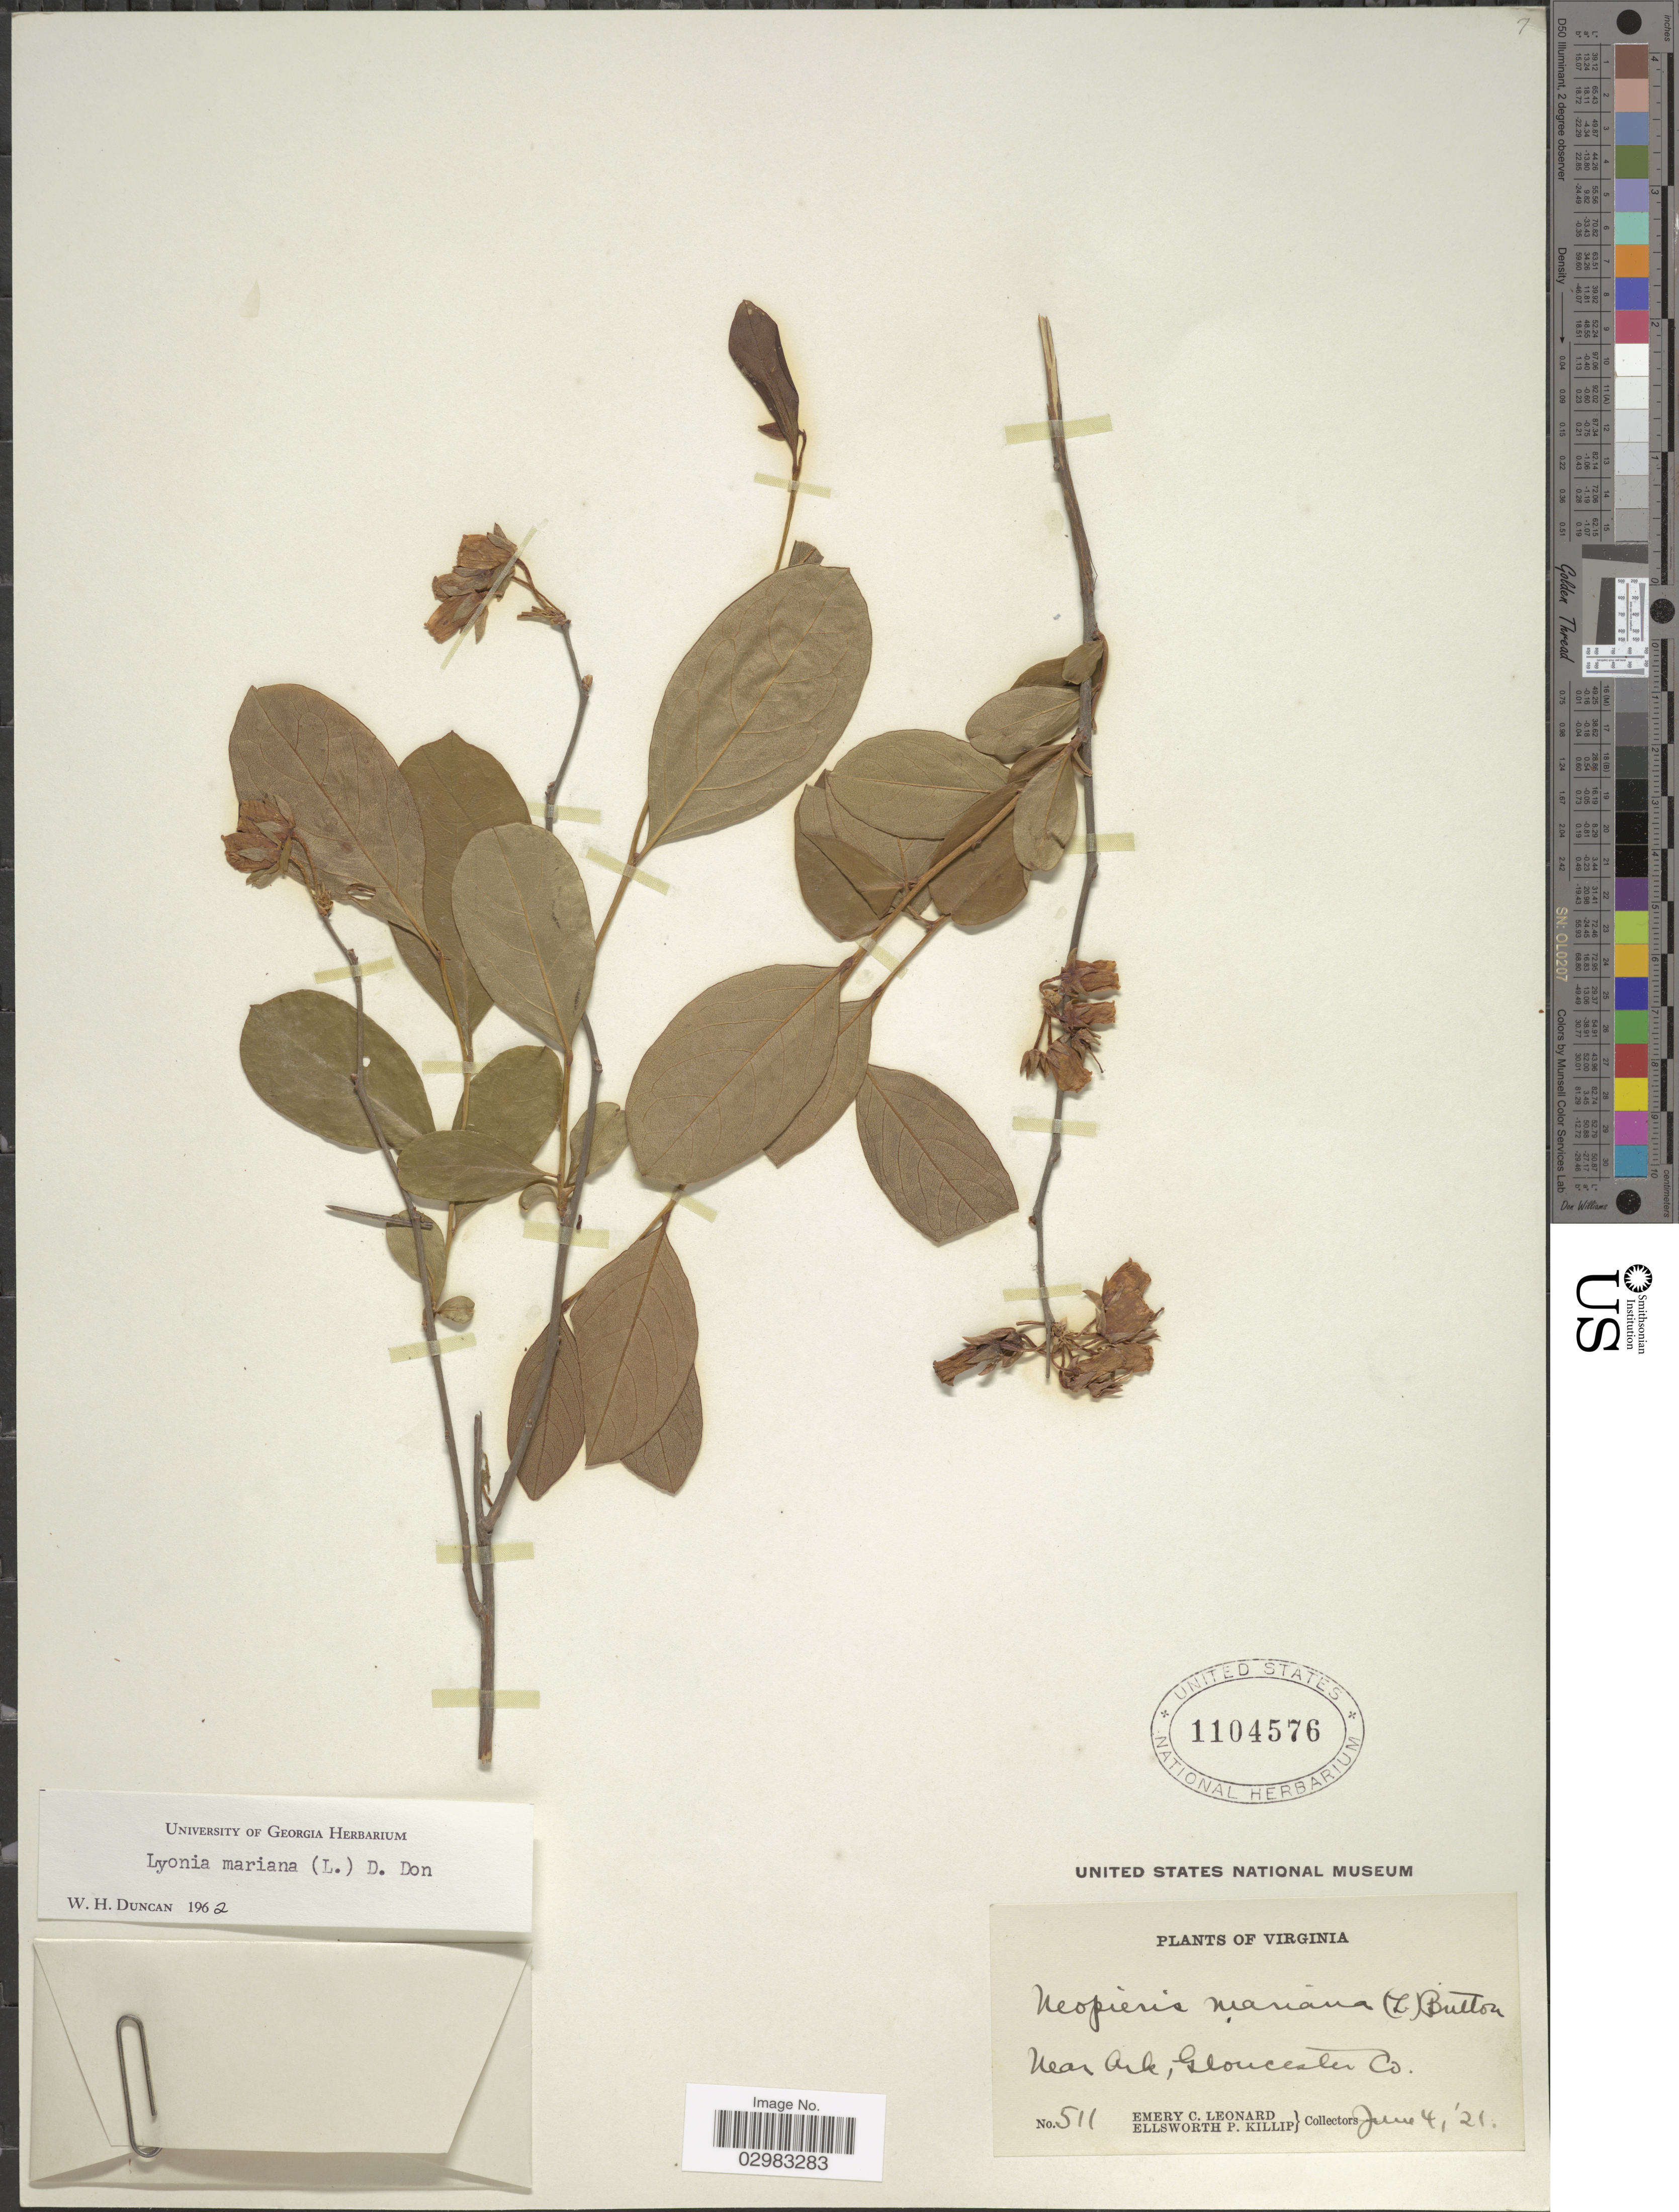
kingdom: Plantae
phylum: Tracheophyta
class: Magnoliopsida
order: Ericales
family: Ericaceae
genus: Lyonia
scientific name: Lyonia mariana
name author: (L.) D. Don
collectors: E. C. Leonard & E. P. Killip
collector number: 511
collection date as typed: Transcribed d/m/y: 4/6/21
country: United States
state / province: Virginia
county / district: Gloucester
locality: Near Ark, Gloucester Co.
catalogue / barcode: US 1104576